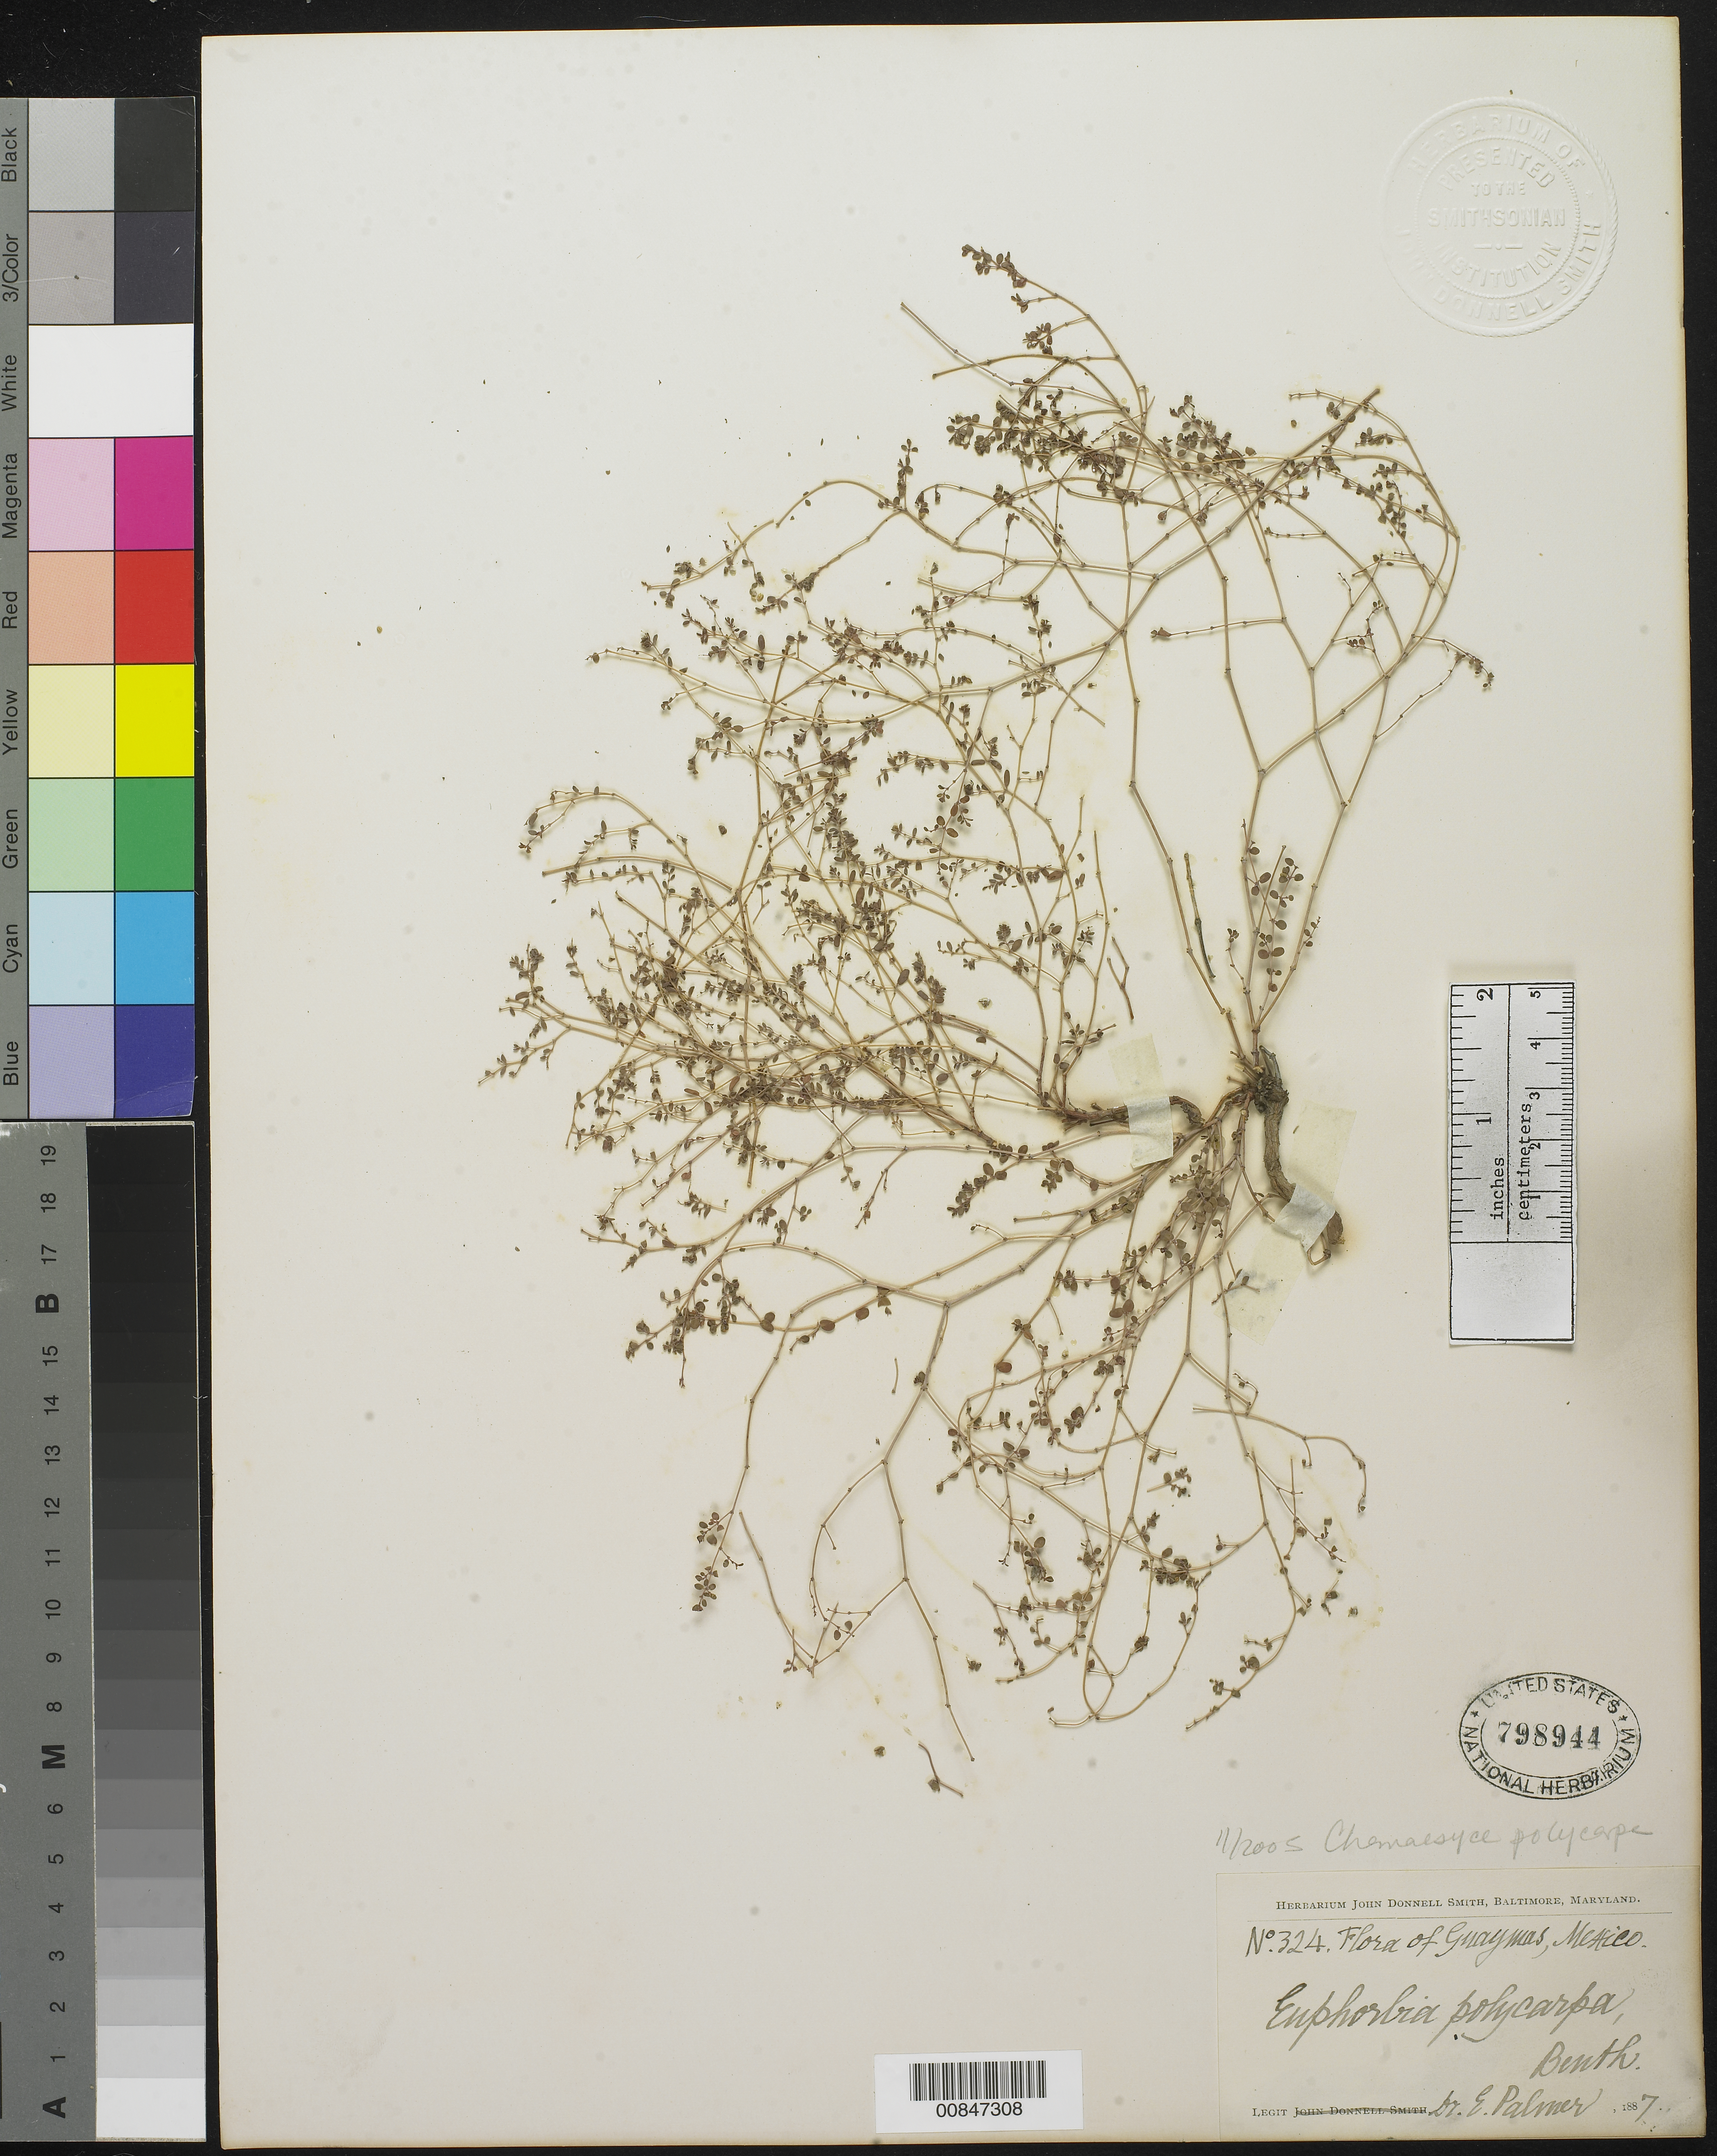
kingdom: Plantae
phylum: Tracheophyta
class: Magnoliopsida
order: Malpighiales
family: Euphorbiaceae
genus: Euphorbia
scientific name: Euphorbia polycarpa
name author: Benth.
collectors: E. Palmer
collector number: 324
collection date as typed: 1887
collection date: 1887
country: Mexico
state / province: Sonora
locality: Guaymas, Sonora.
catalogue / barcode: US 798944